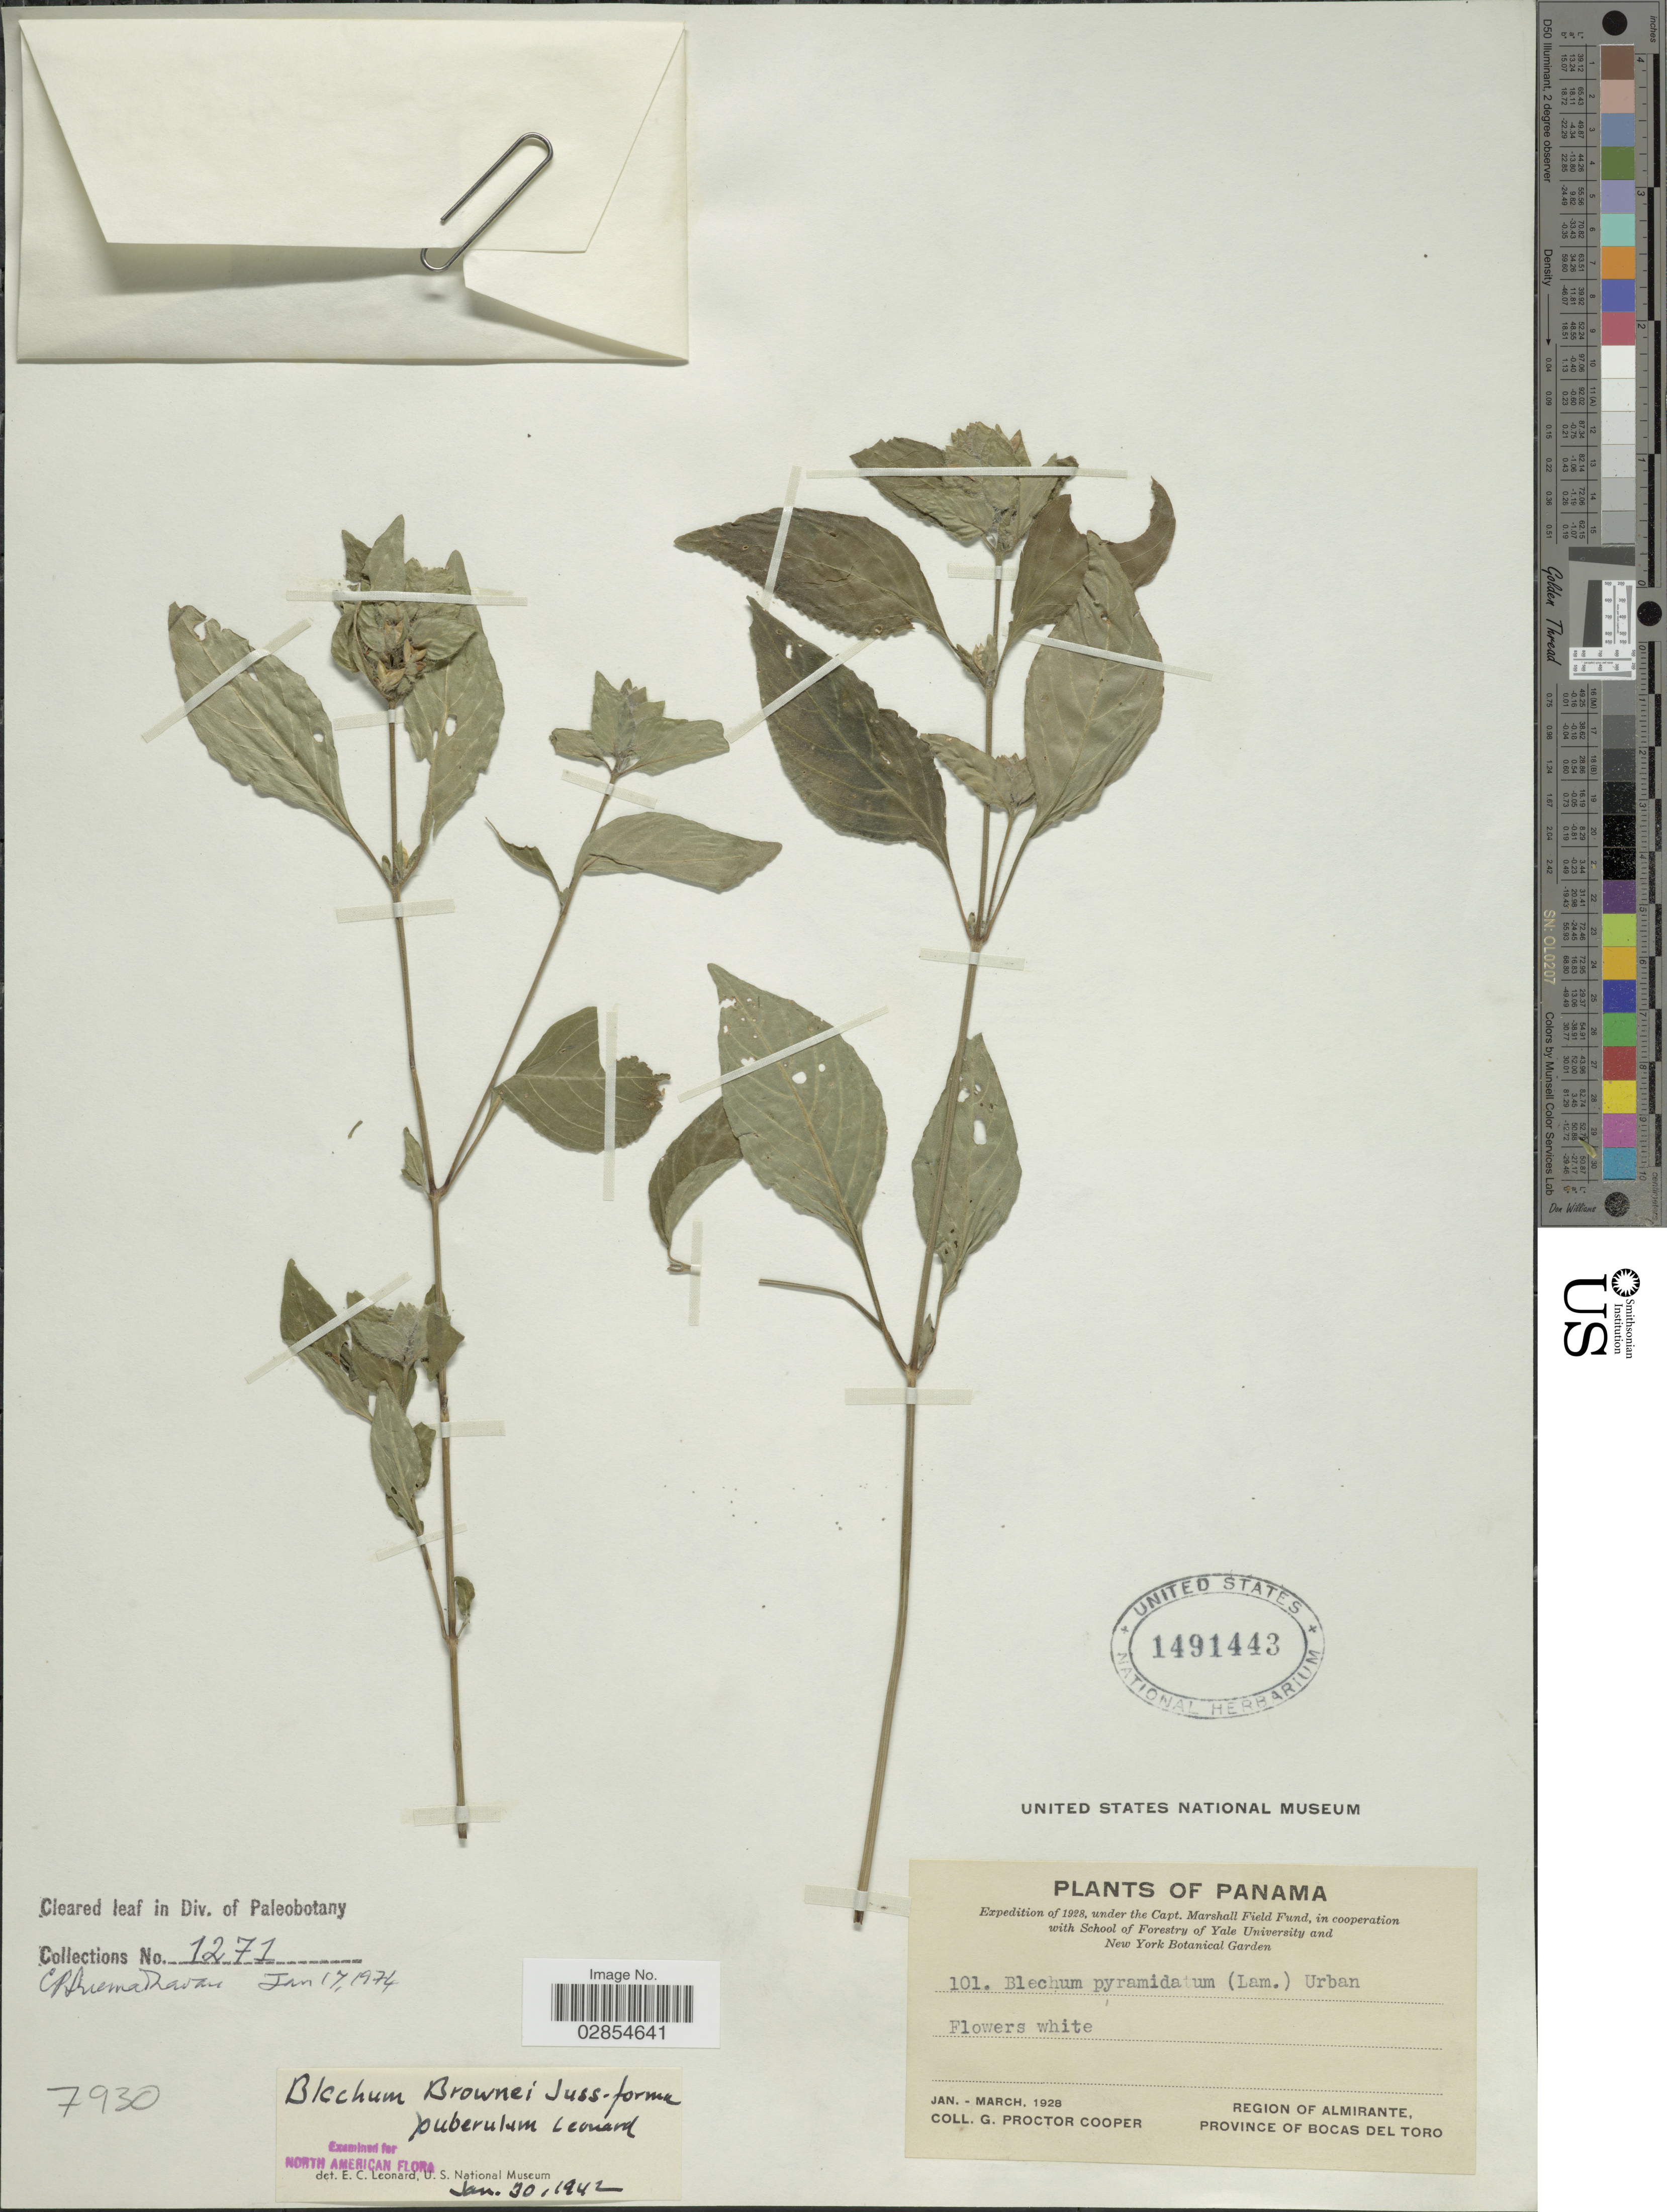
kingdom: Plantae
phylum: Tracheophyta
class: Magnoliopsida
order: Lamiales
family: Acanthaceae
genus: Blechum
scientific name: Blechum pyramidatum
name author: (Lam.) Urb.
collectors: G. Cooper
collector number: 101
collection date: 1928-01/1928-03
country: Panama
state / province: Bocas del Toro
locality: Region of Almirante, Province of Bocas del Toro.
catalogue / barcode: US 1491443